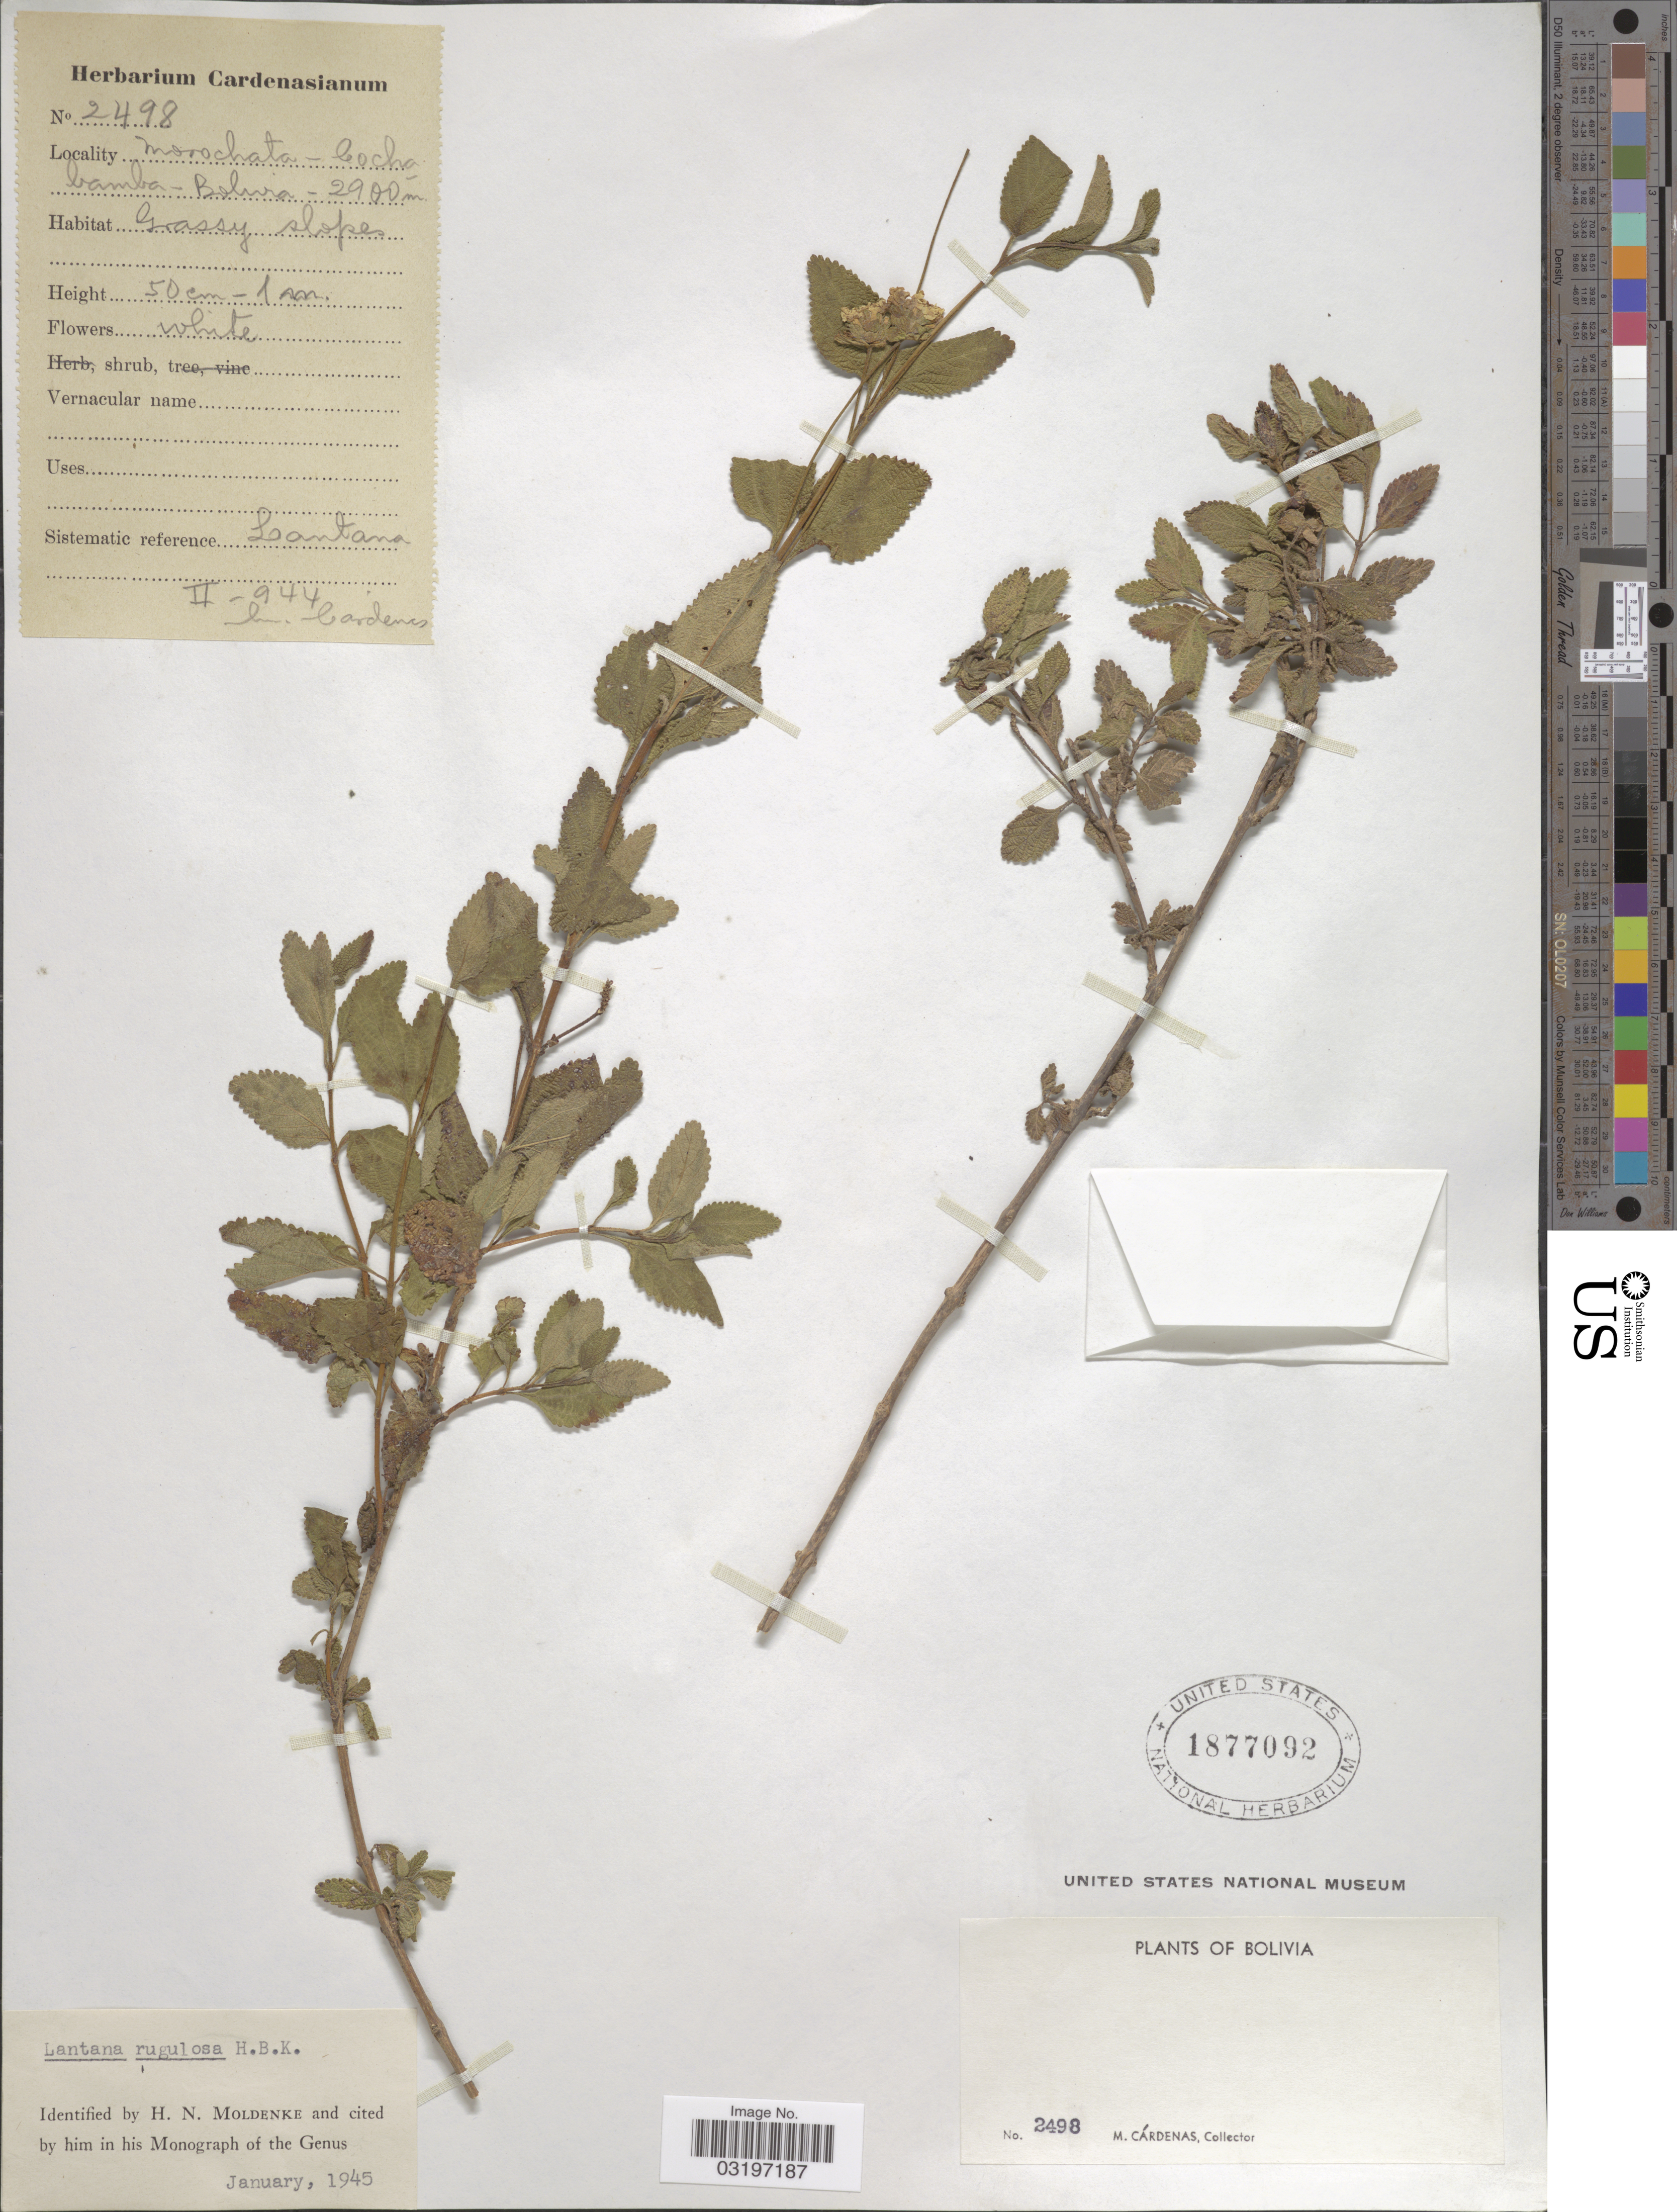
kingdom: Plantae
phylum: Tracheophyta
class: Magnoliopsida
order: Lamiales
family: Verbenaceae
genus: Lantana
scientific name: Lantana rugulosa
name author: Kunth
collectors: M. Cárdenas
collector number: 2498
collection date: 1944-02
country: Bolivia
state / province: Cochabamba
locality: Morochata.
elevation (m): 2900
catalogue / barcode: US 1877092